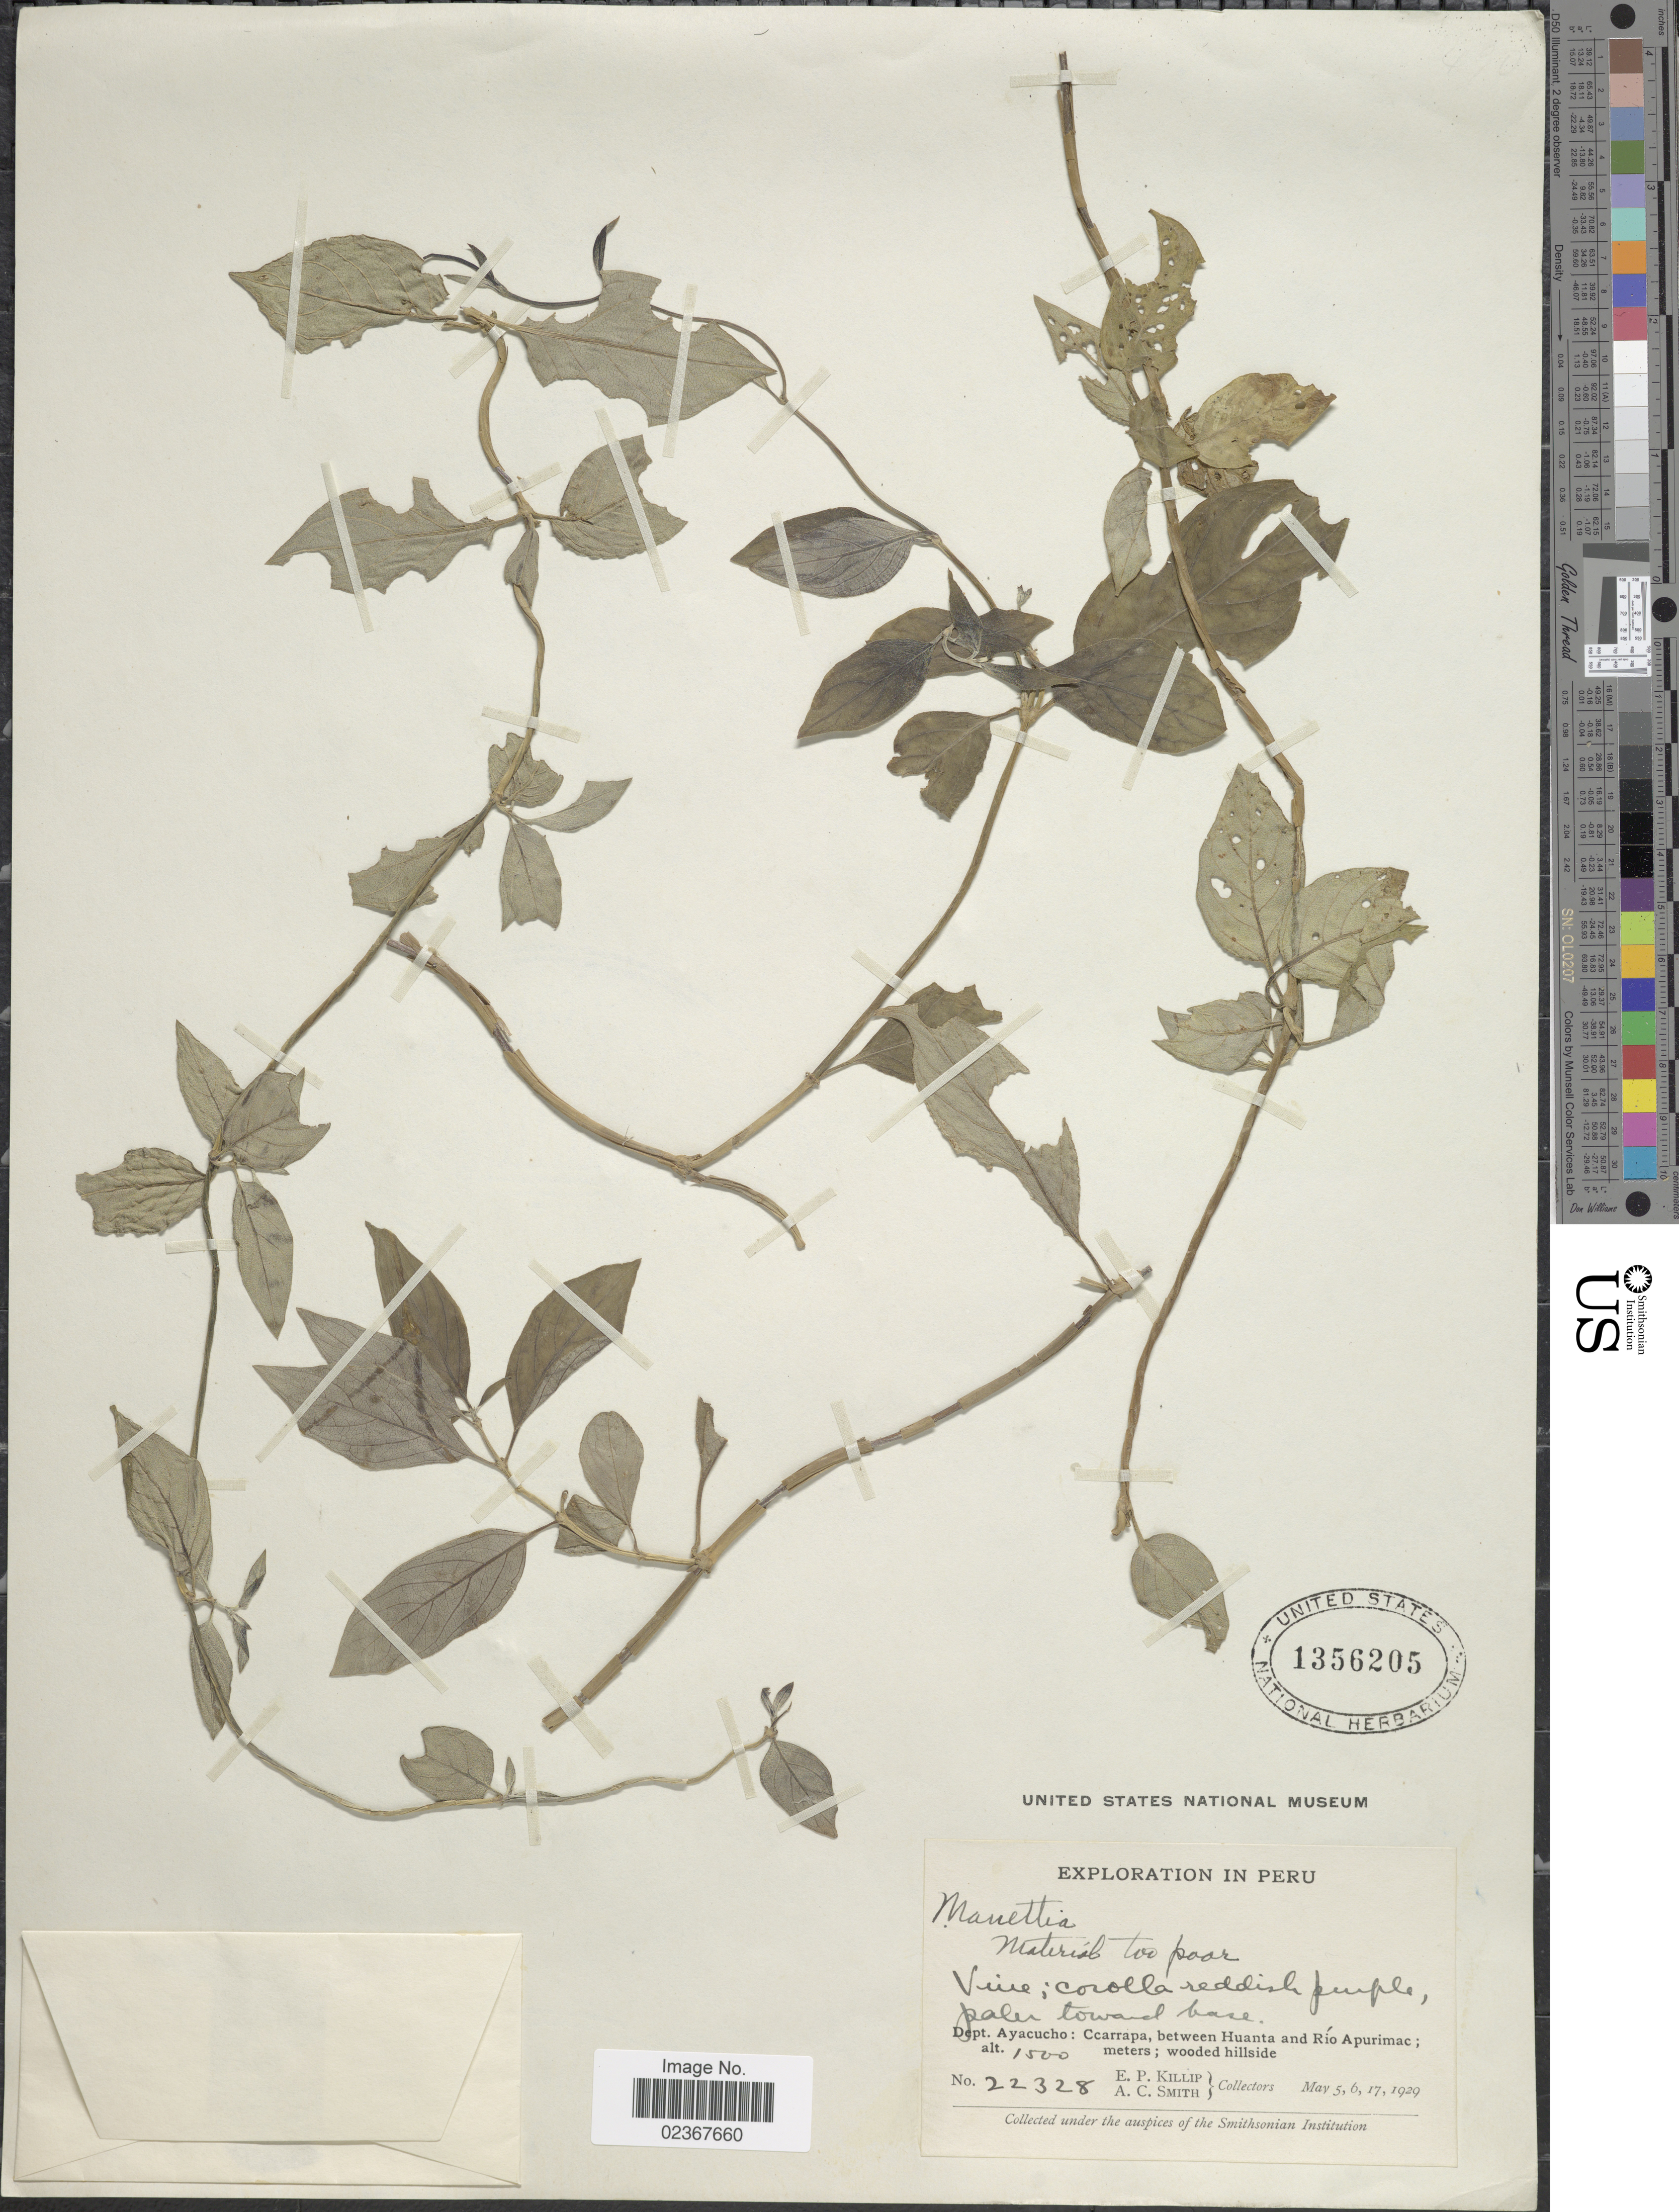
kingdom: Plantae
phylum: Tracheophyta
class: Magnoliopsida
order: Gentianales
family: Rubiaceae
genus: Manettia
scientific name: Manettia sp.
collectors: E. P. Killip & A. C. Smith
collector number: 22328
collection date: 1929-03-05/1929-03-17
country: Peru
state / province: Ayacucho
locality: Dept. Ayacucho: Ccarrapa, between Huanta and Río Apurimac; wooded hillside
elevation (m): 1500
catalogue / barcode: US 1356205